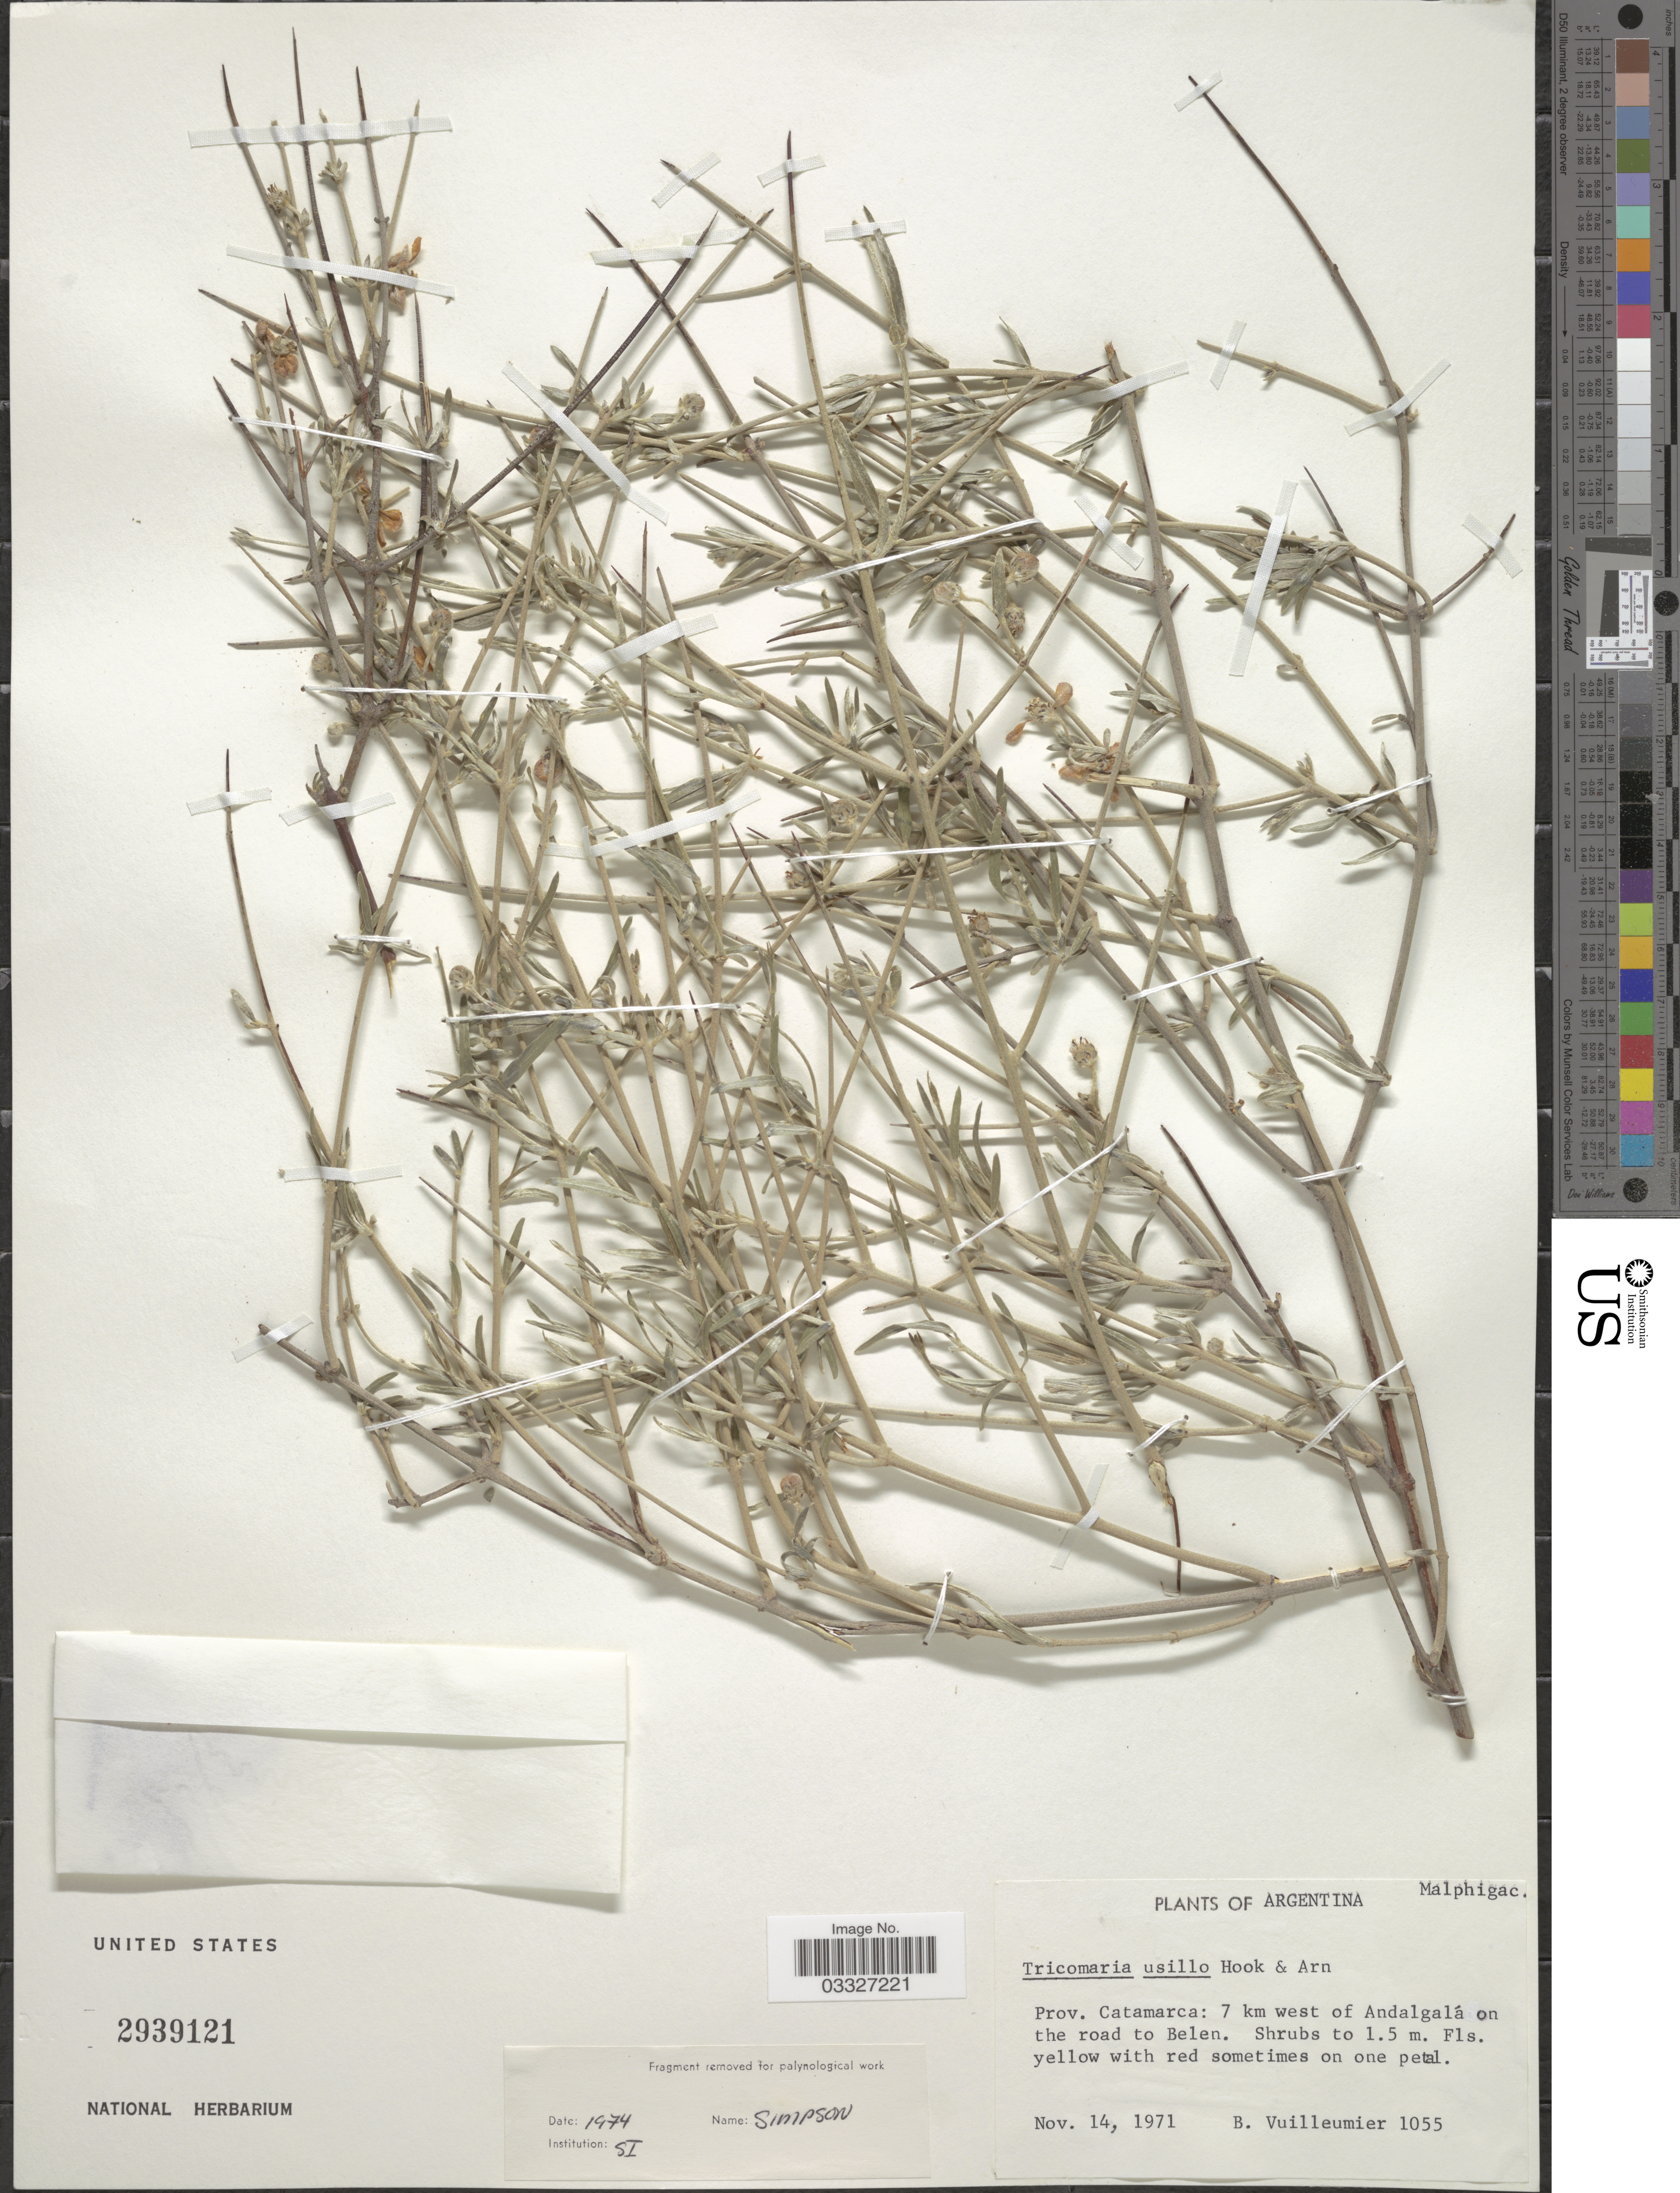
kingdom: Plantae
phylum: Tracheophyta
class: Magnoliopsida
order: Malpighiales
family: Malpighiaceae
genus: Tricomaria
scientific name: Tricomaria usillo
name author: Hook. & Arn.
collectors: B. Vuilleumier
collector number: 1055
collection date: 1971-11-14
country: Argentina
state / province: Catamarca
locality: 7 km west of Andalgalá on the road to Belen.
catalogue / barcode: US 2939121